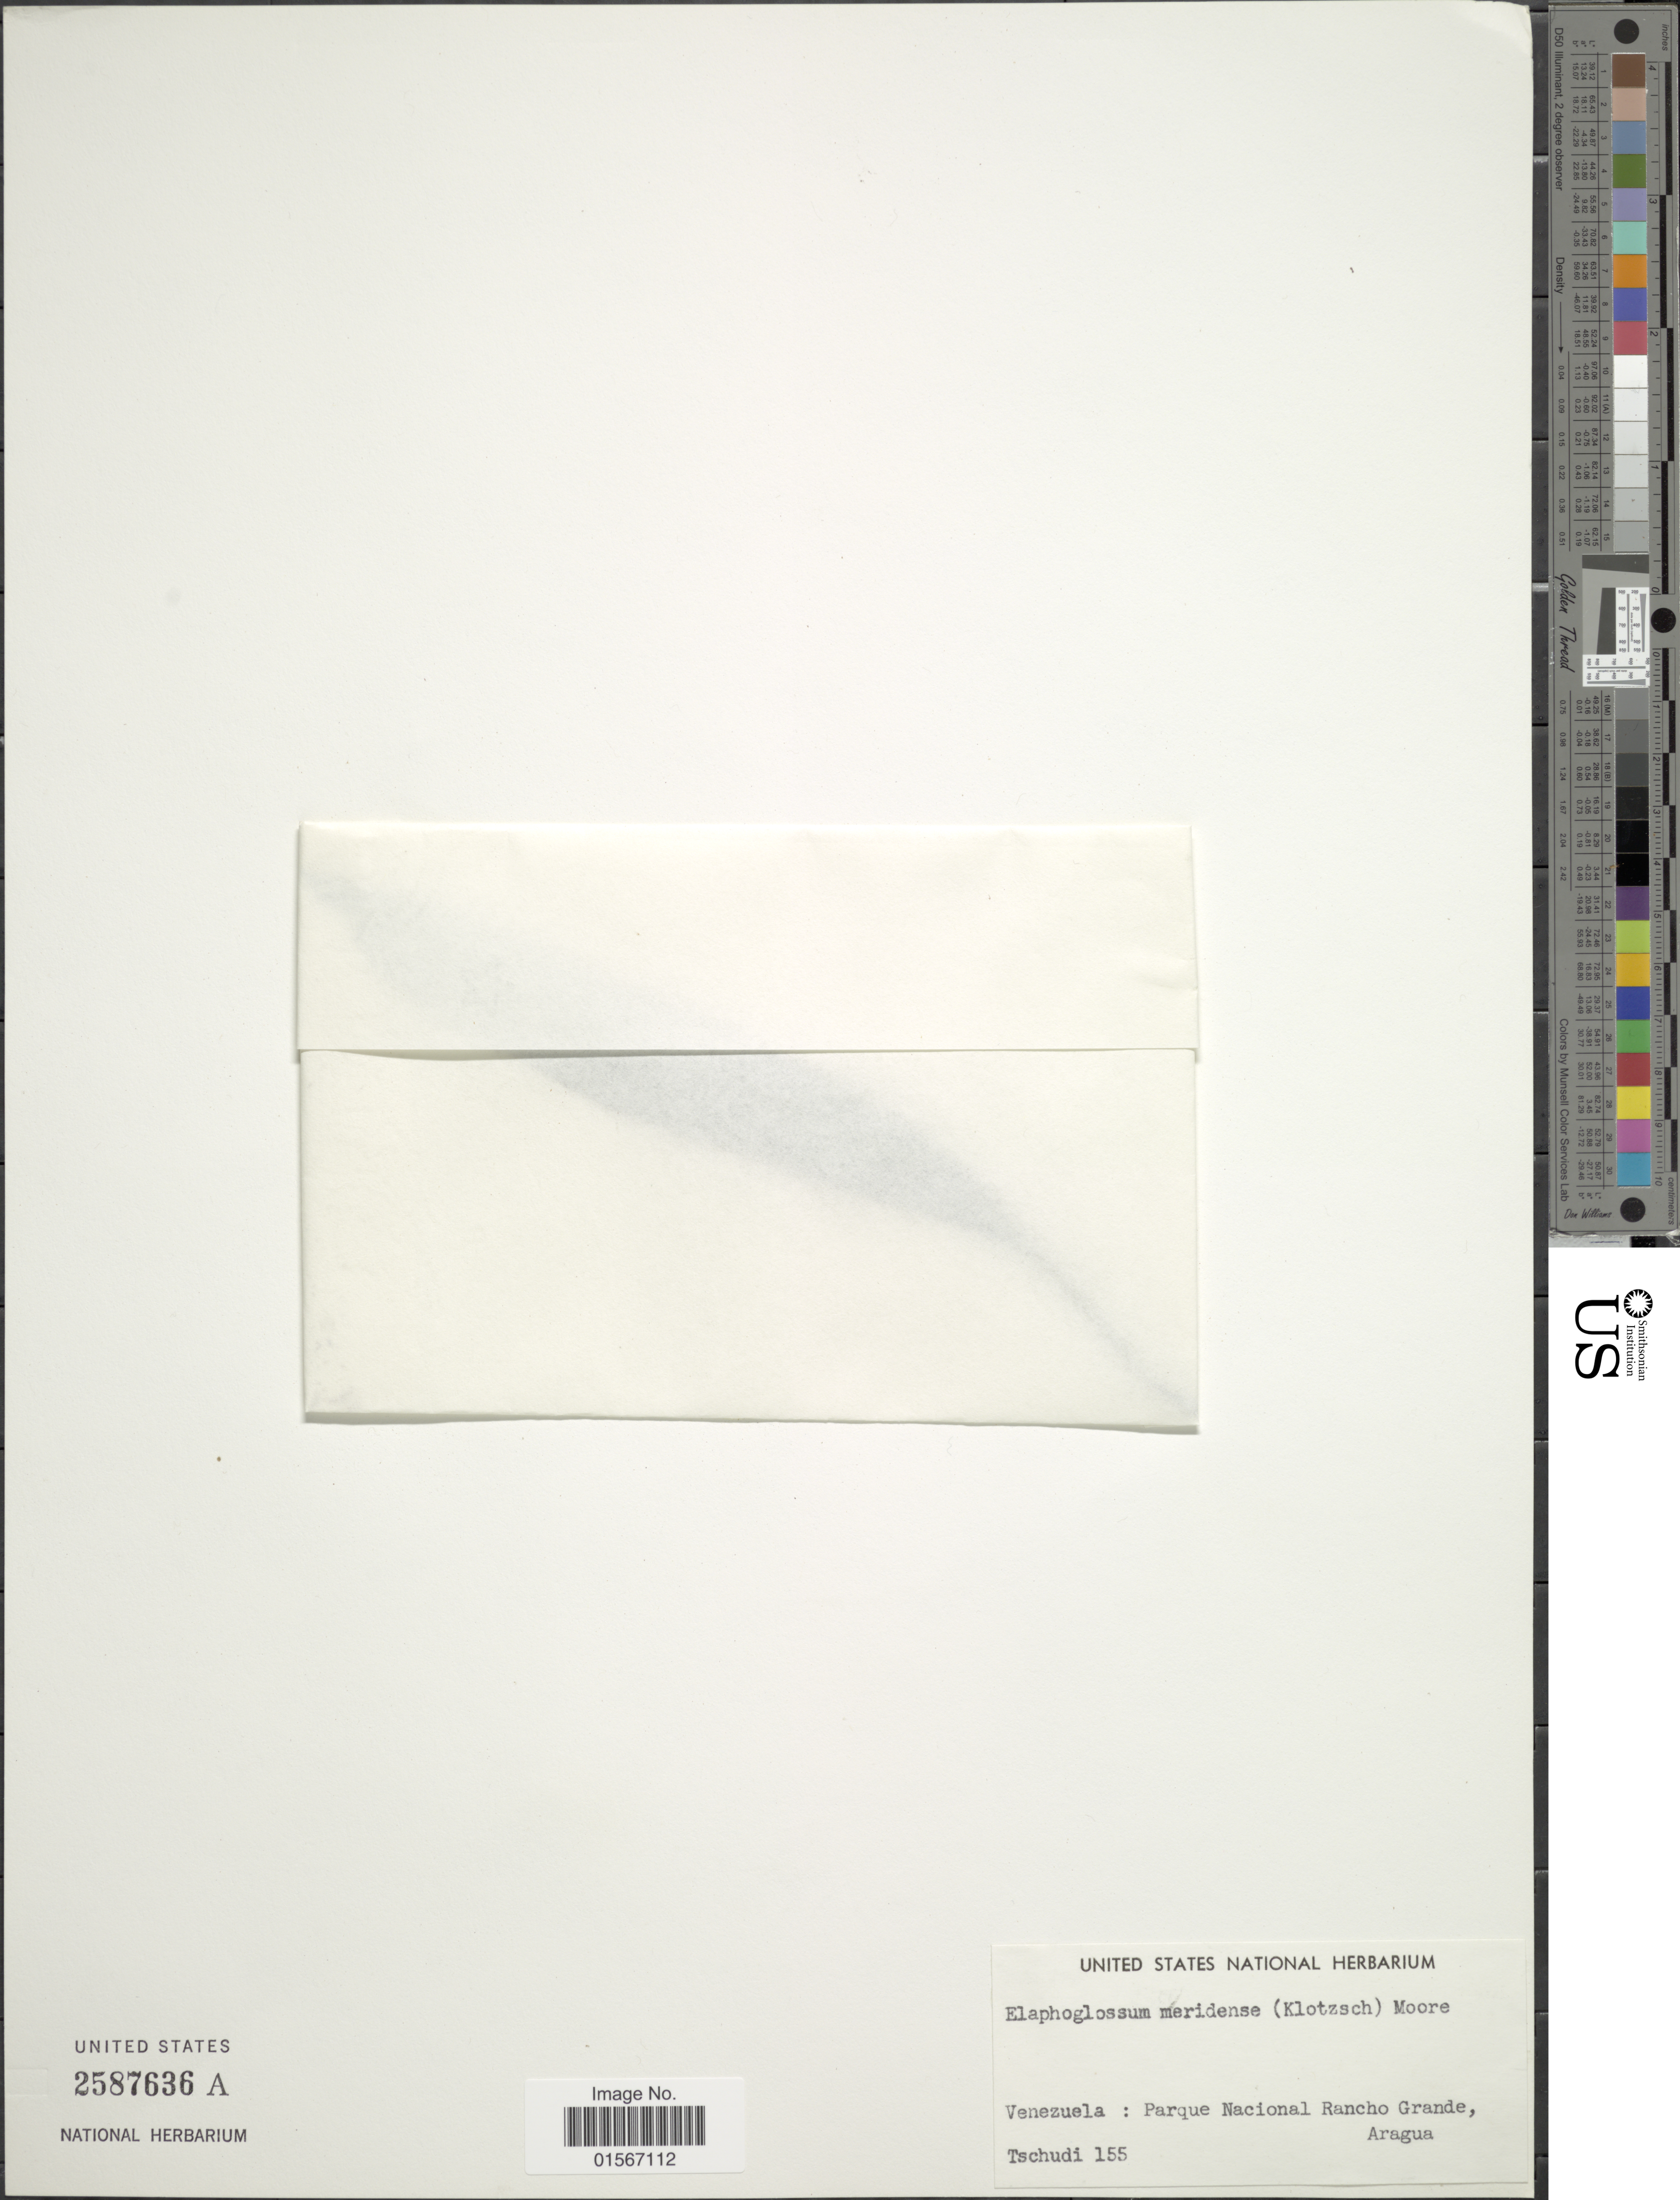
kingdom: Plantae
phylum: Tracheophyta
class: Polypodiopsida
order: Polypodiales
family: Dryopteridaceae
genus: Elaphoglossum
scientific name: Elaphoglossum meridense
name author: (Klotzsch) T. Moore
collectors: Tschudi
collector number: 155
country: Venezuela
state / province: Aragua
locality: Parque Nacional Rancho Grande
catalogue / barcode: US 2587636A